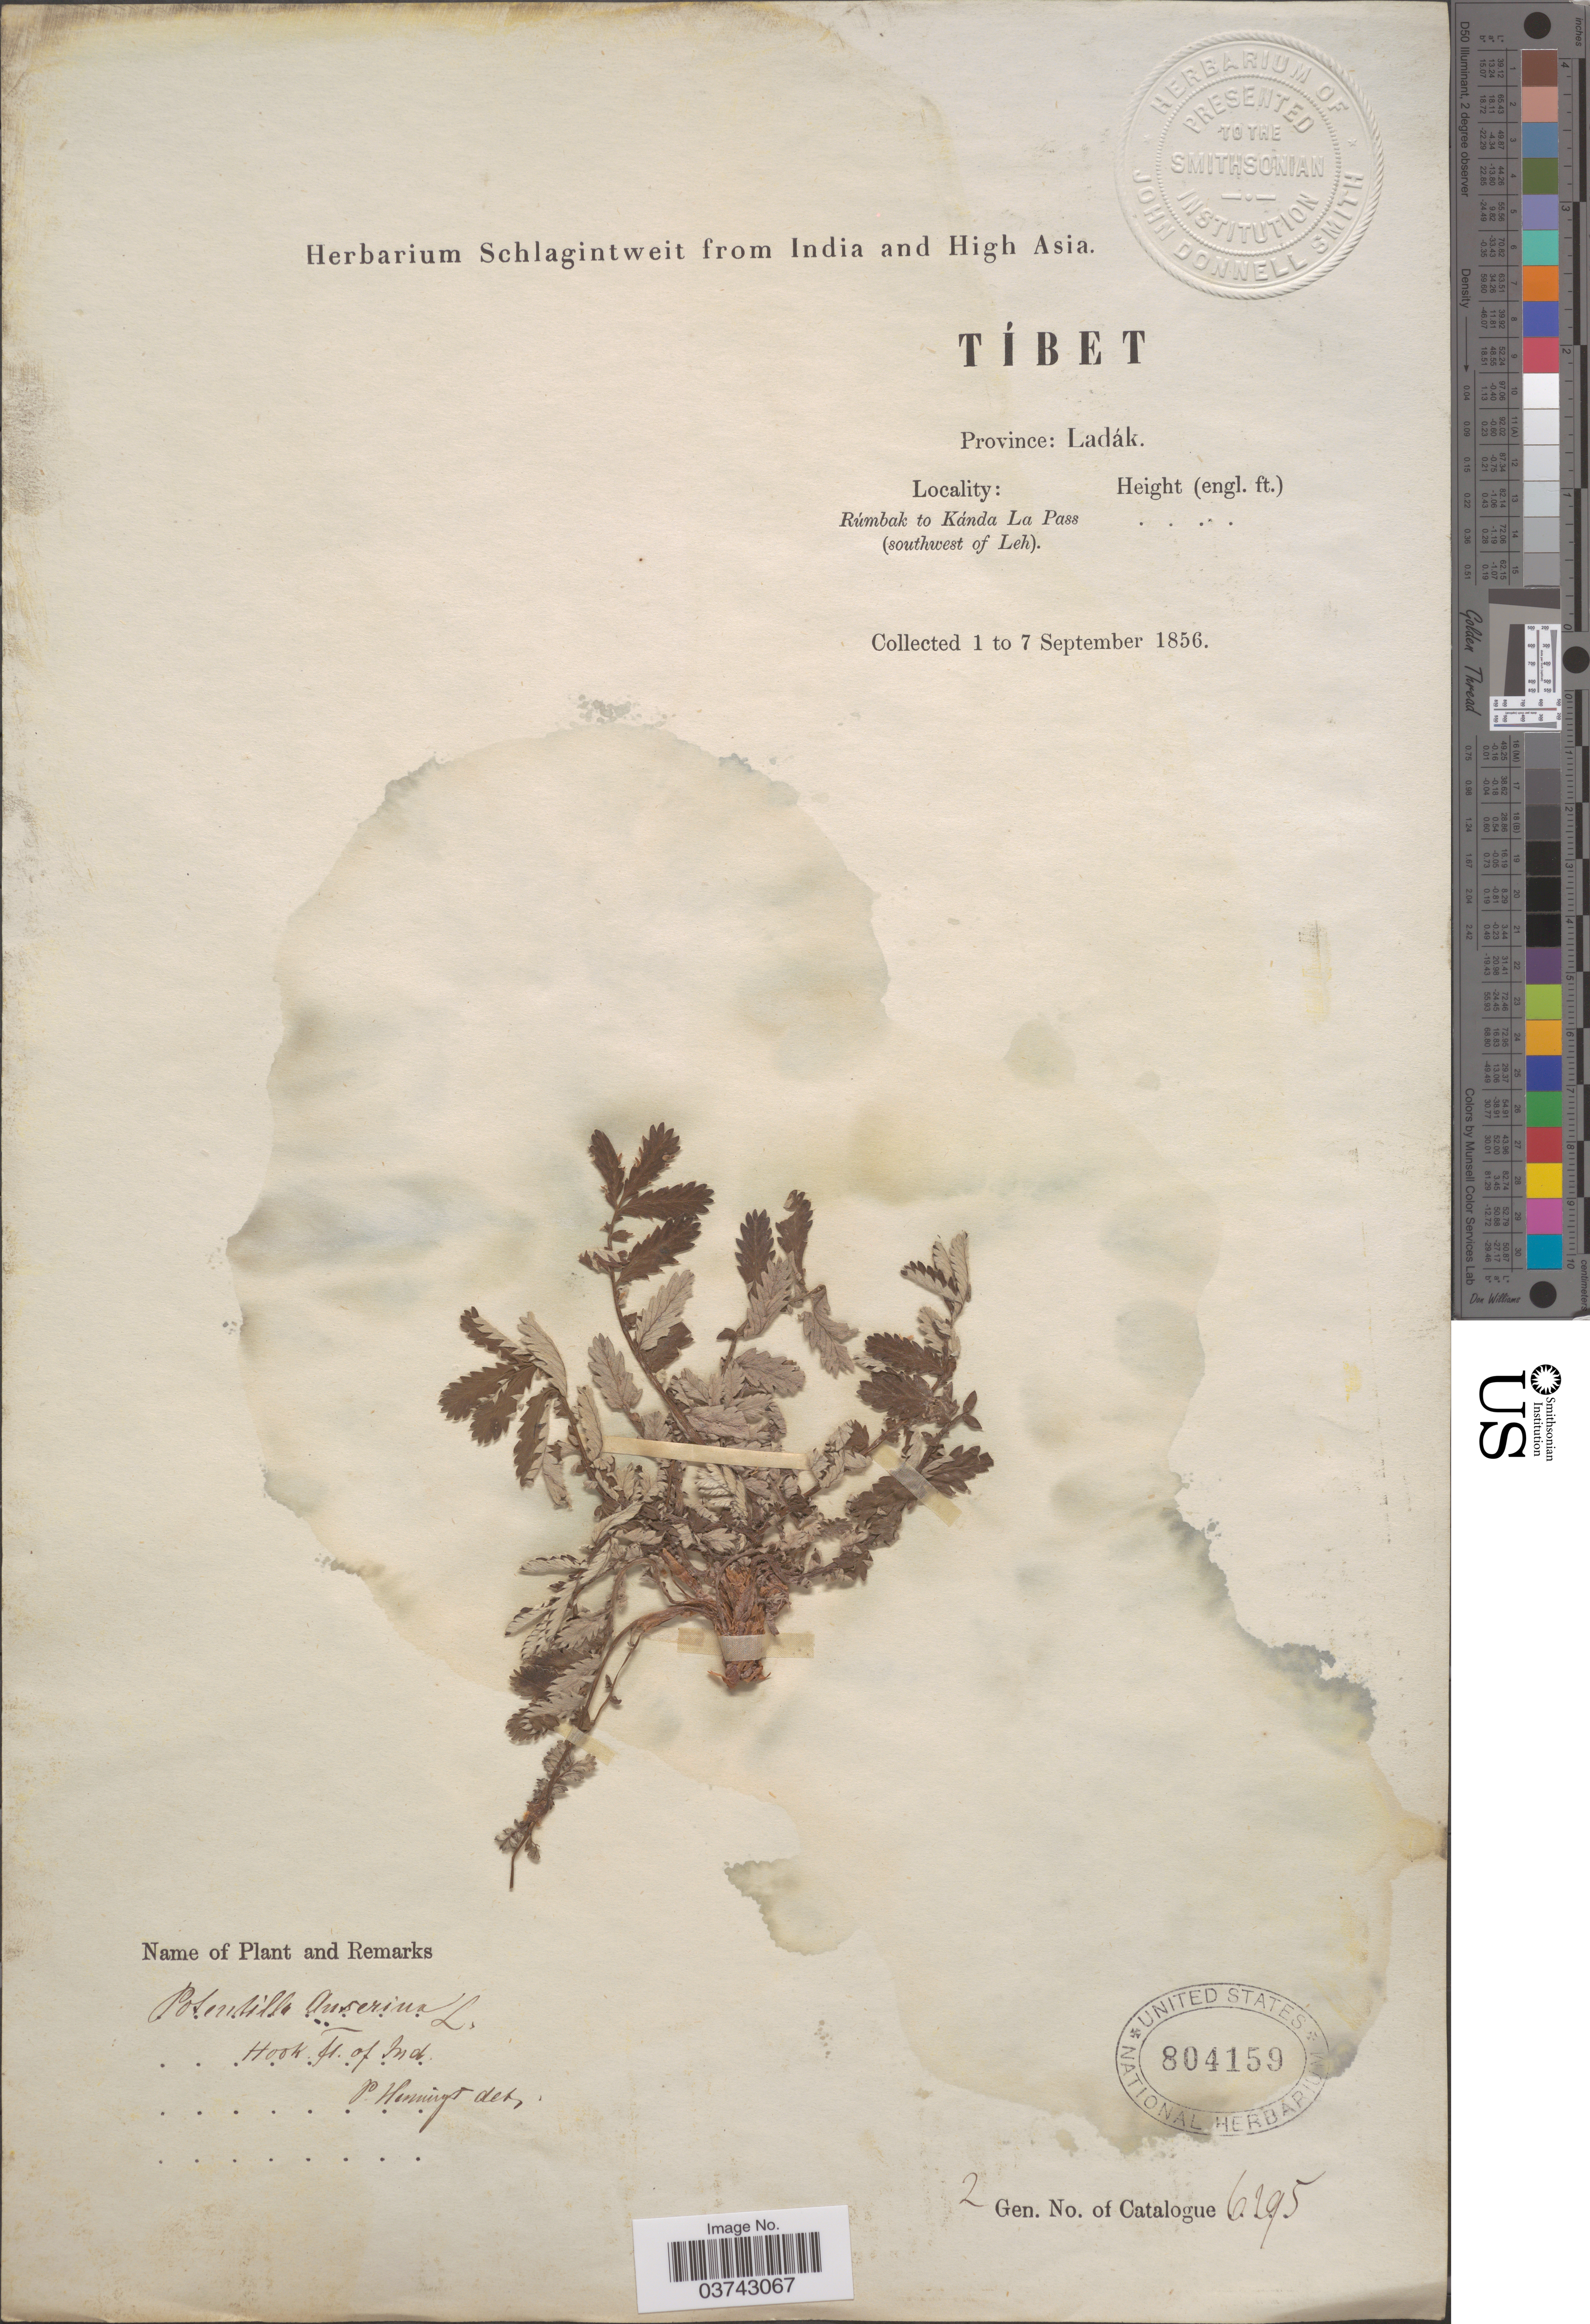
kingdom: Plantae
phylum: Tracheophyta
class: Magnoliopsida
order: Rosales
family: Rosaceae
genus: Argentina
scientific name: Argentina anserina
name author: (L.) Rydb.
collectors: ex herb. Schlagintweit from India and High Asia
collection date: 1856-09-01/1856-09-07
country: India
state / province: Ladakh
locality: Tíbet. Province: Ladák. Rúmbak to Kánda La Pass (southwest of Leh).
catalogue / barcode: US 804159